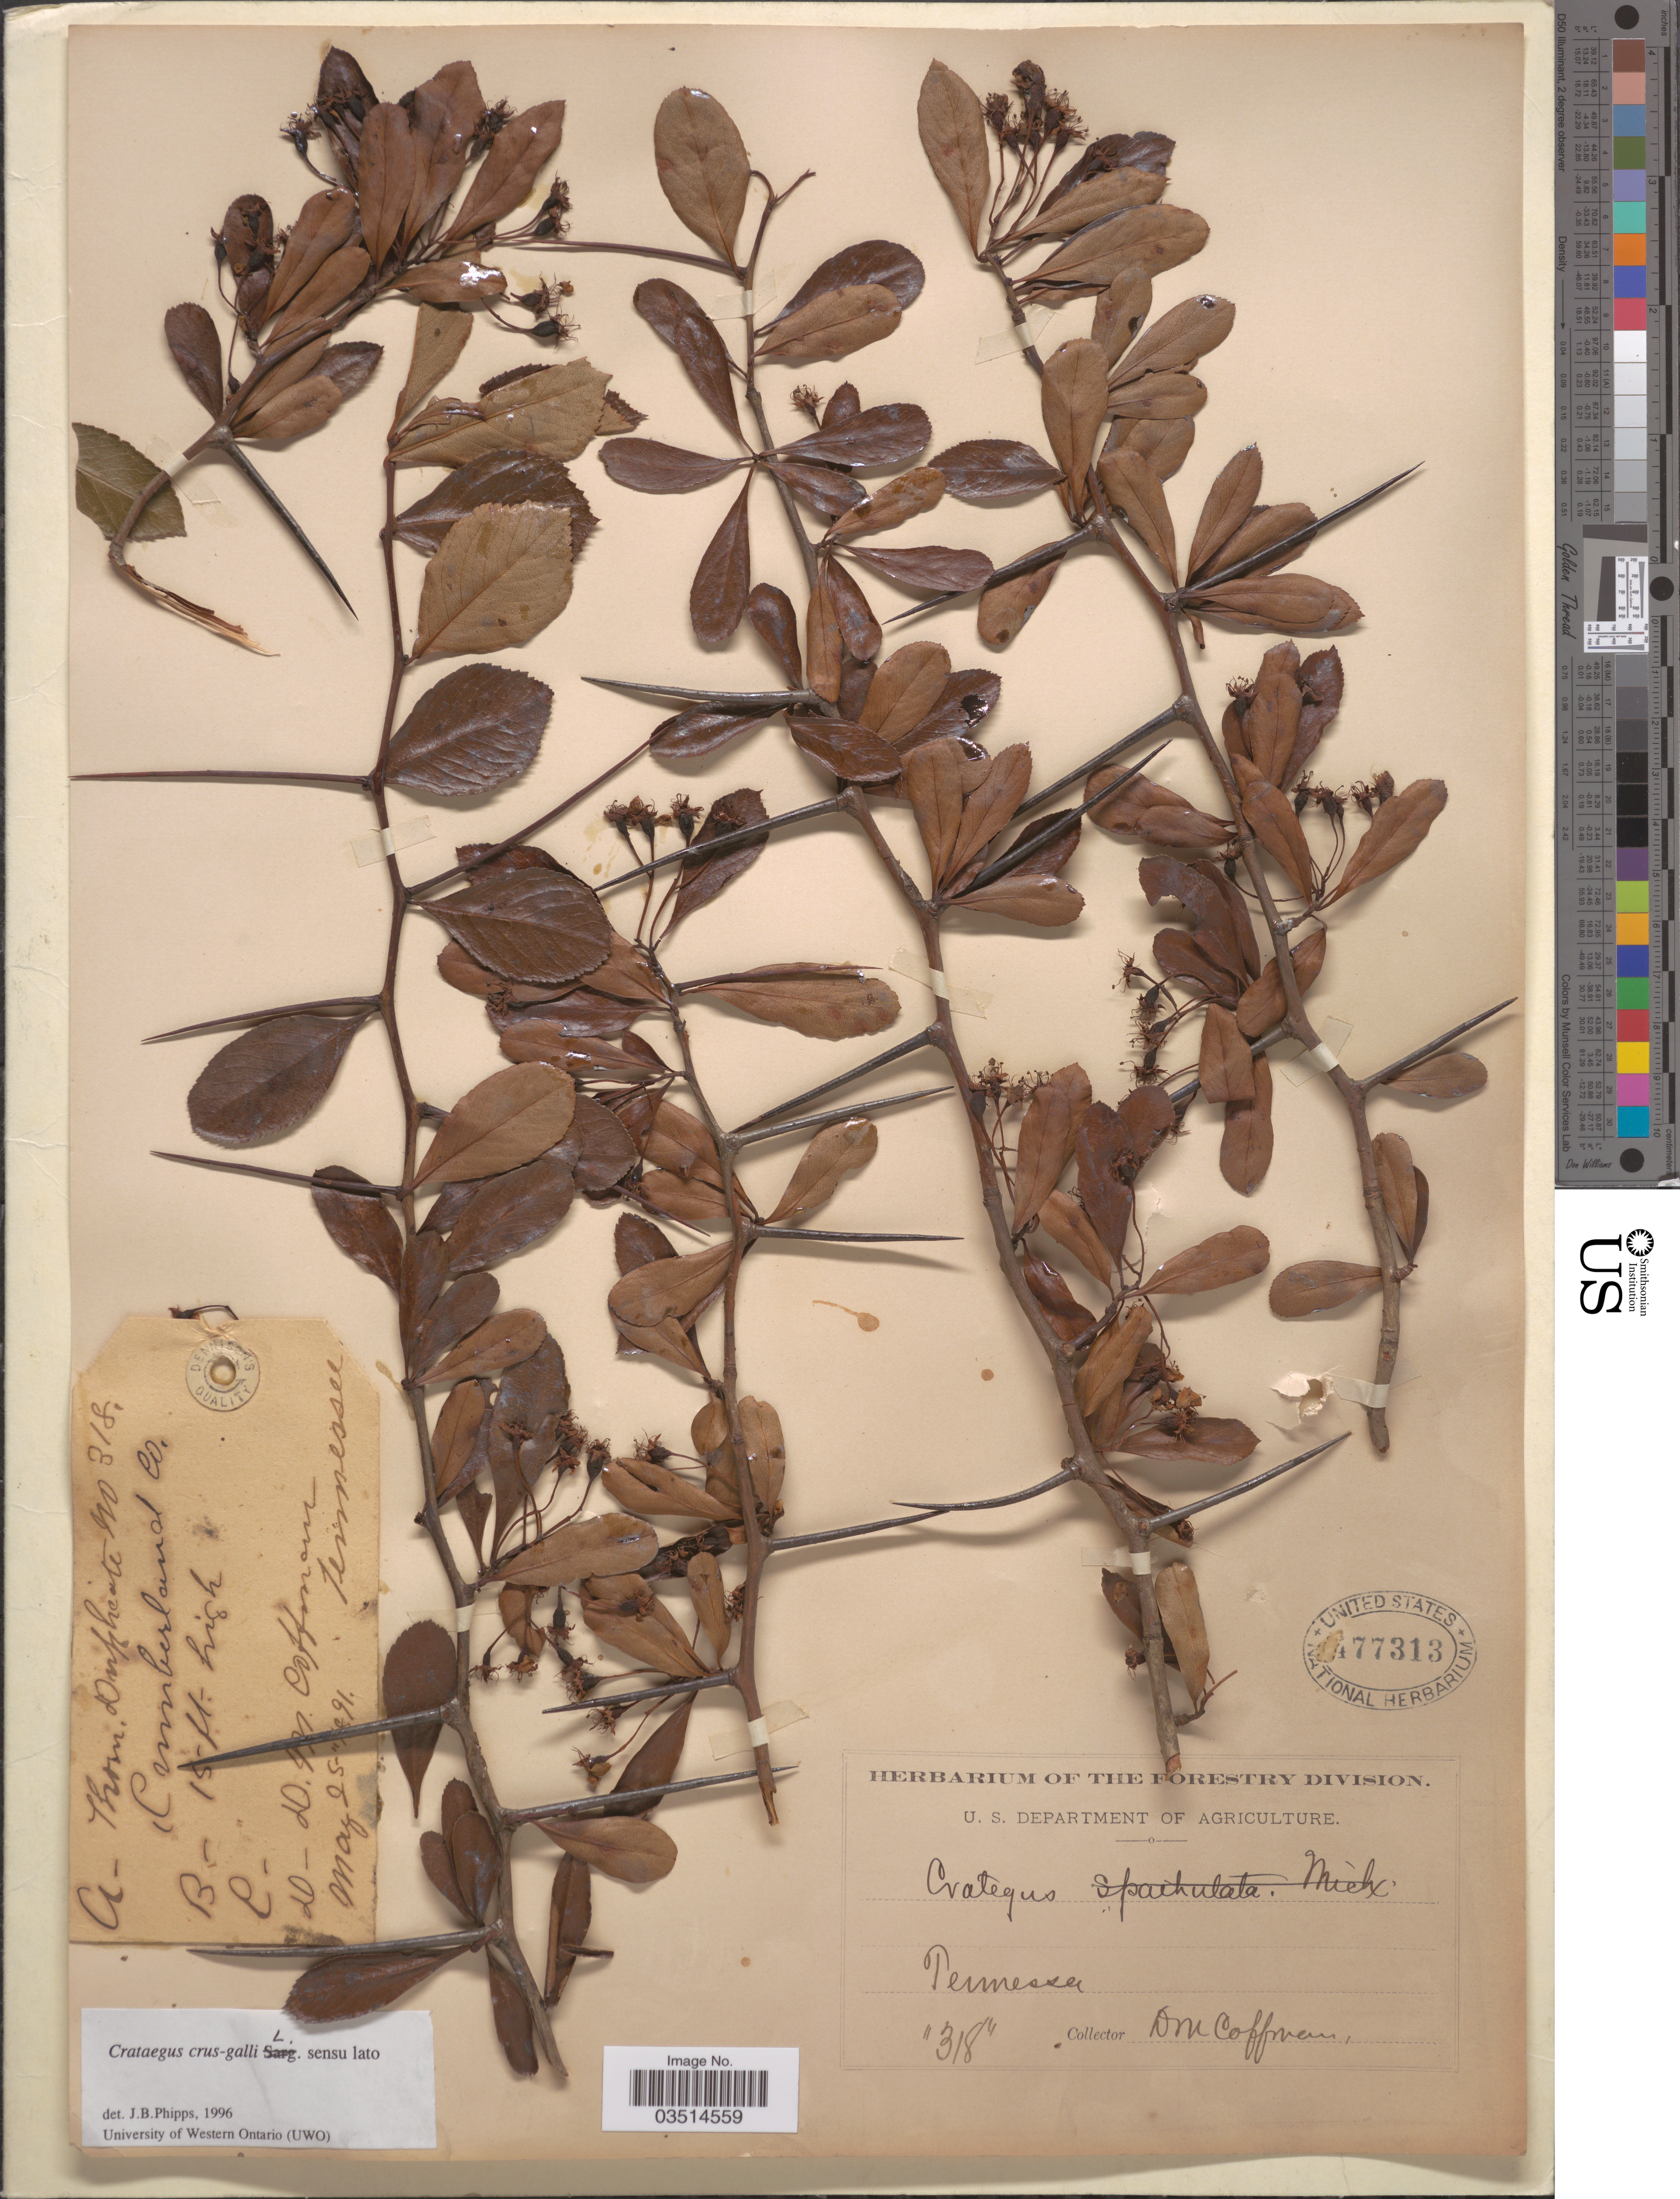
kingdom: Plantae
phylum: Tracheophyta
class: Magnoliopsida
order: Rosales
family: Rosaceae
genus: Crataegus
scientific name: Crataegus crus-galli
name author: L.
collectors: D. M. Coffman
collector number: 318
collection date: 1891-05-25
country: United States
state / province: Tennessee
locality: Cumberland Co.